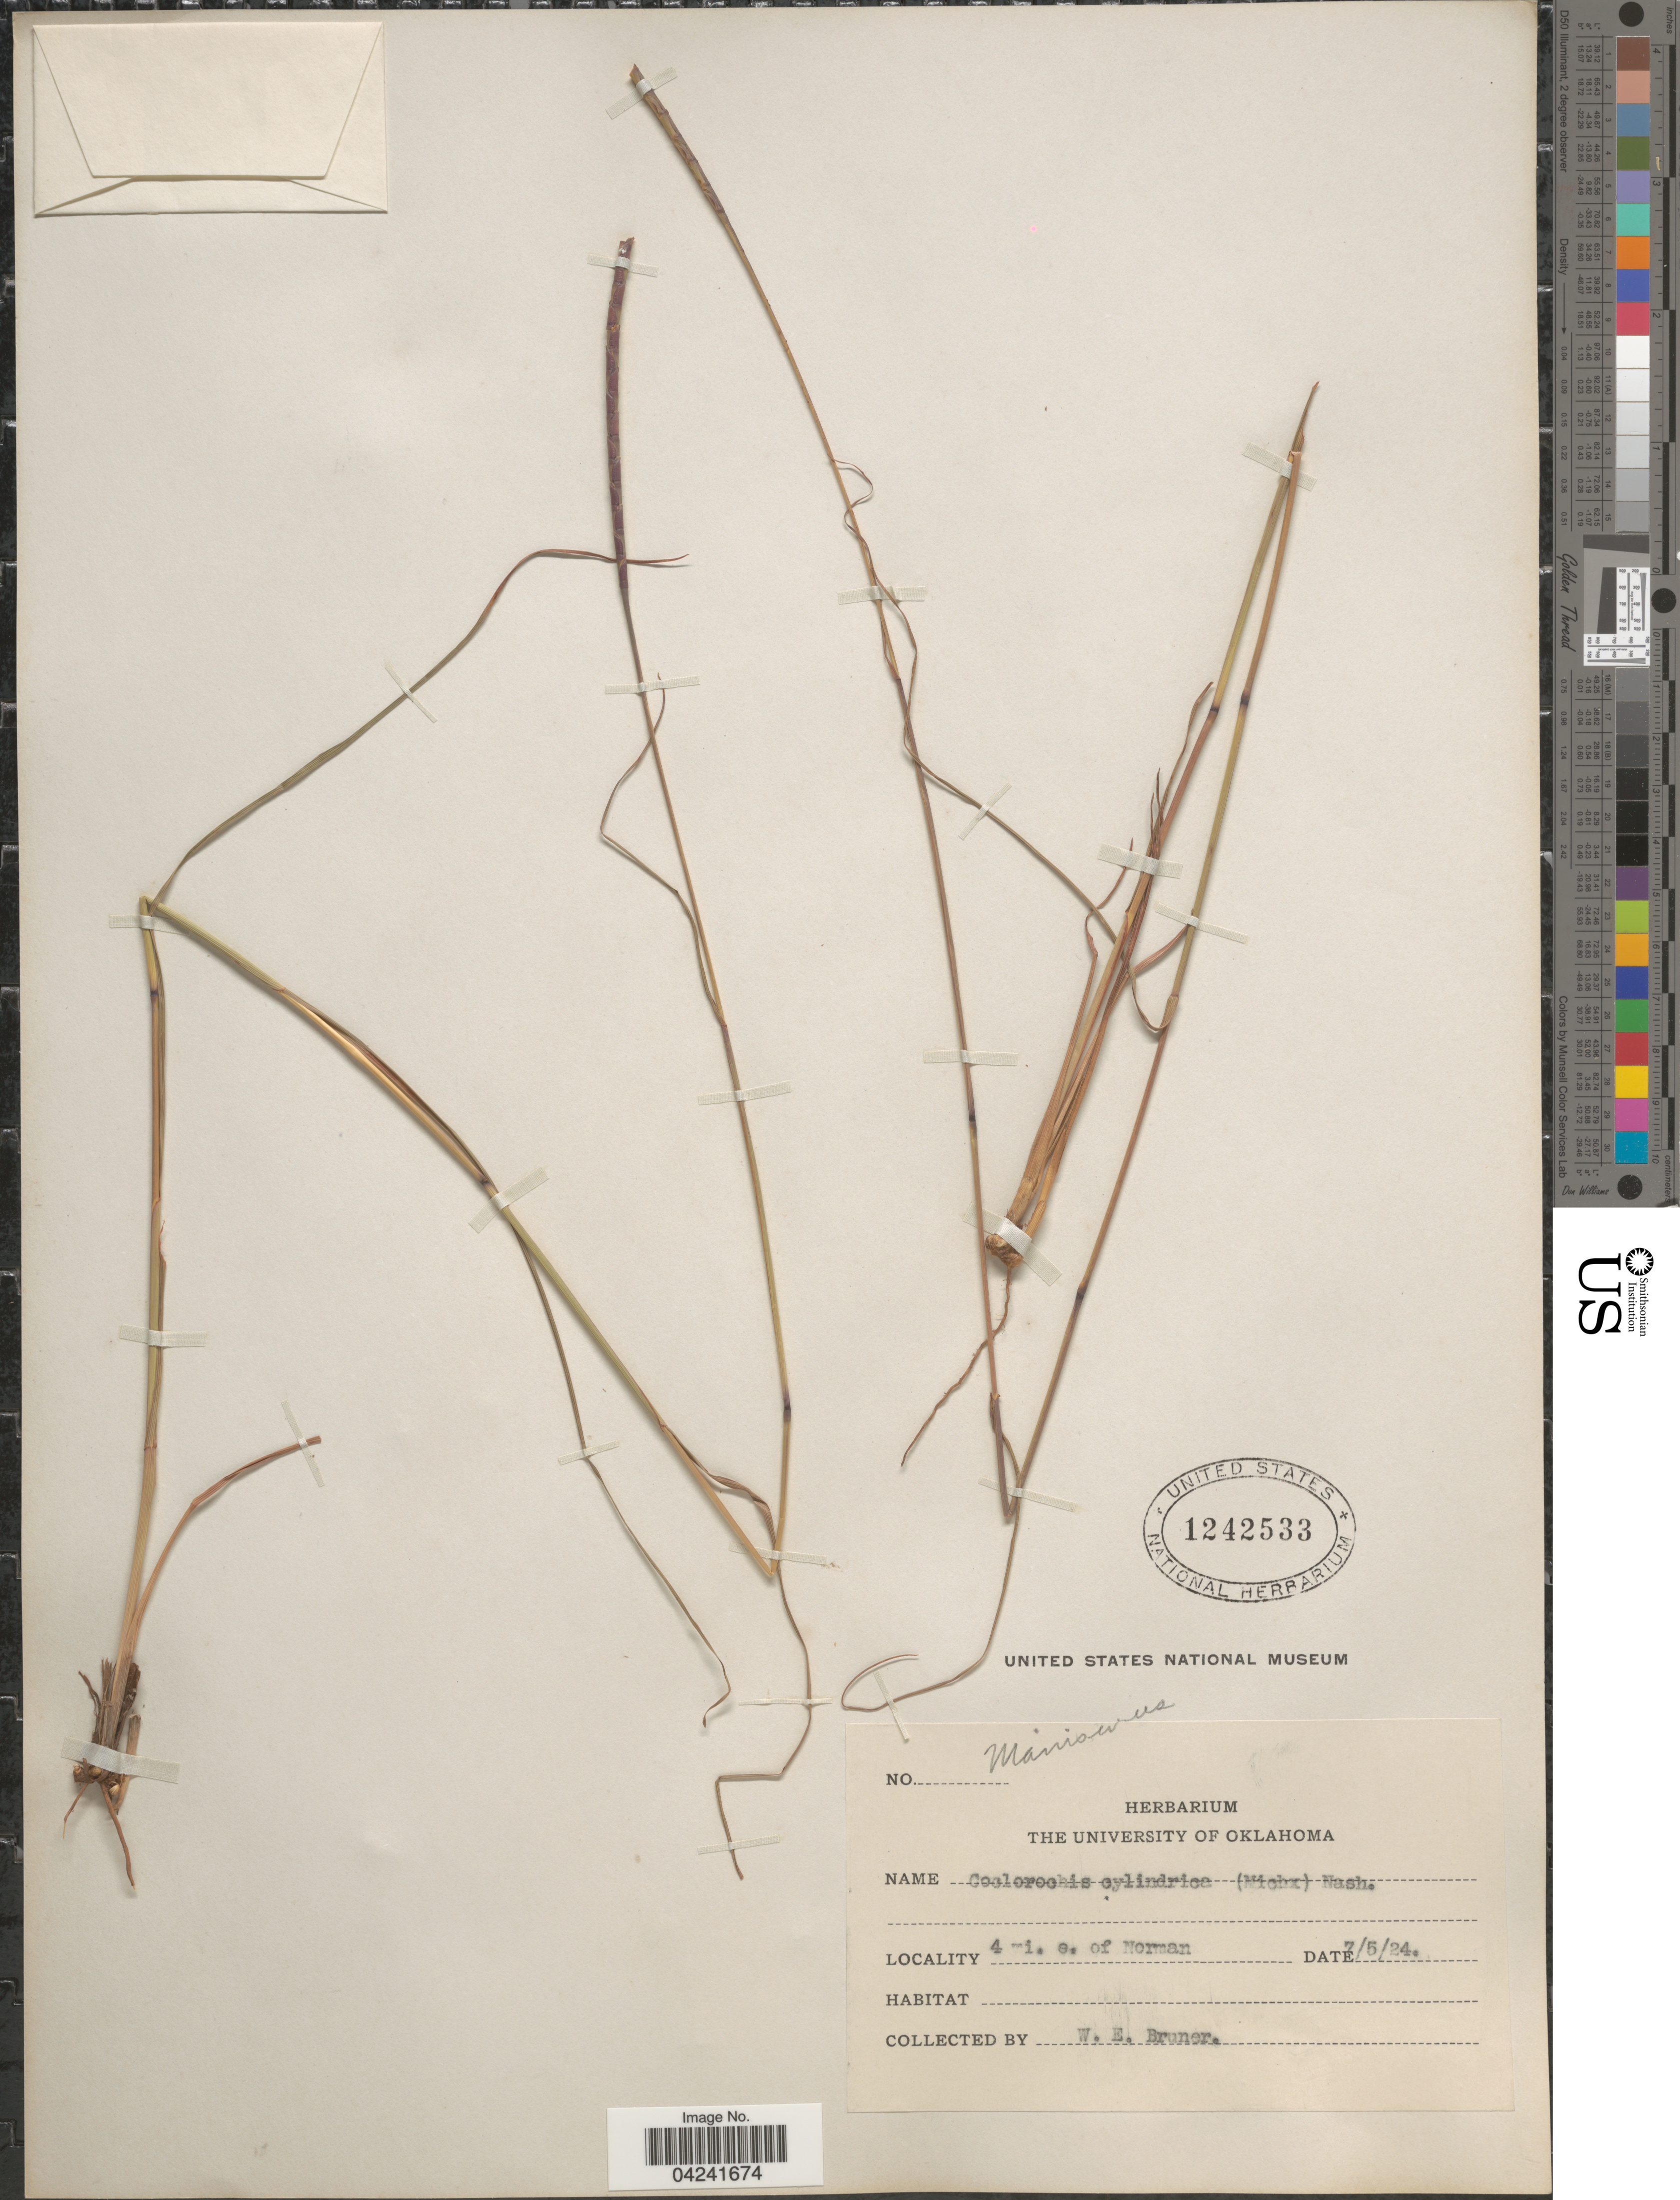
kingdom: Plantae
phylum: Tracheophyta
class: Liliopsida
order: Poales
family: Poaceae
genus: Mnesithea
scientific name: Mnesithea cylindrica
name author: (Michx.) de Koning & Sosef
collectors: W. Bruner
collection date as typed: Transcribed d/m/y: 7/5/24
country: United States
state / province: Oklahoma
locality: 4-i. e. of Norman.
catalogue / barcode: US 1242533